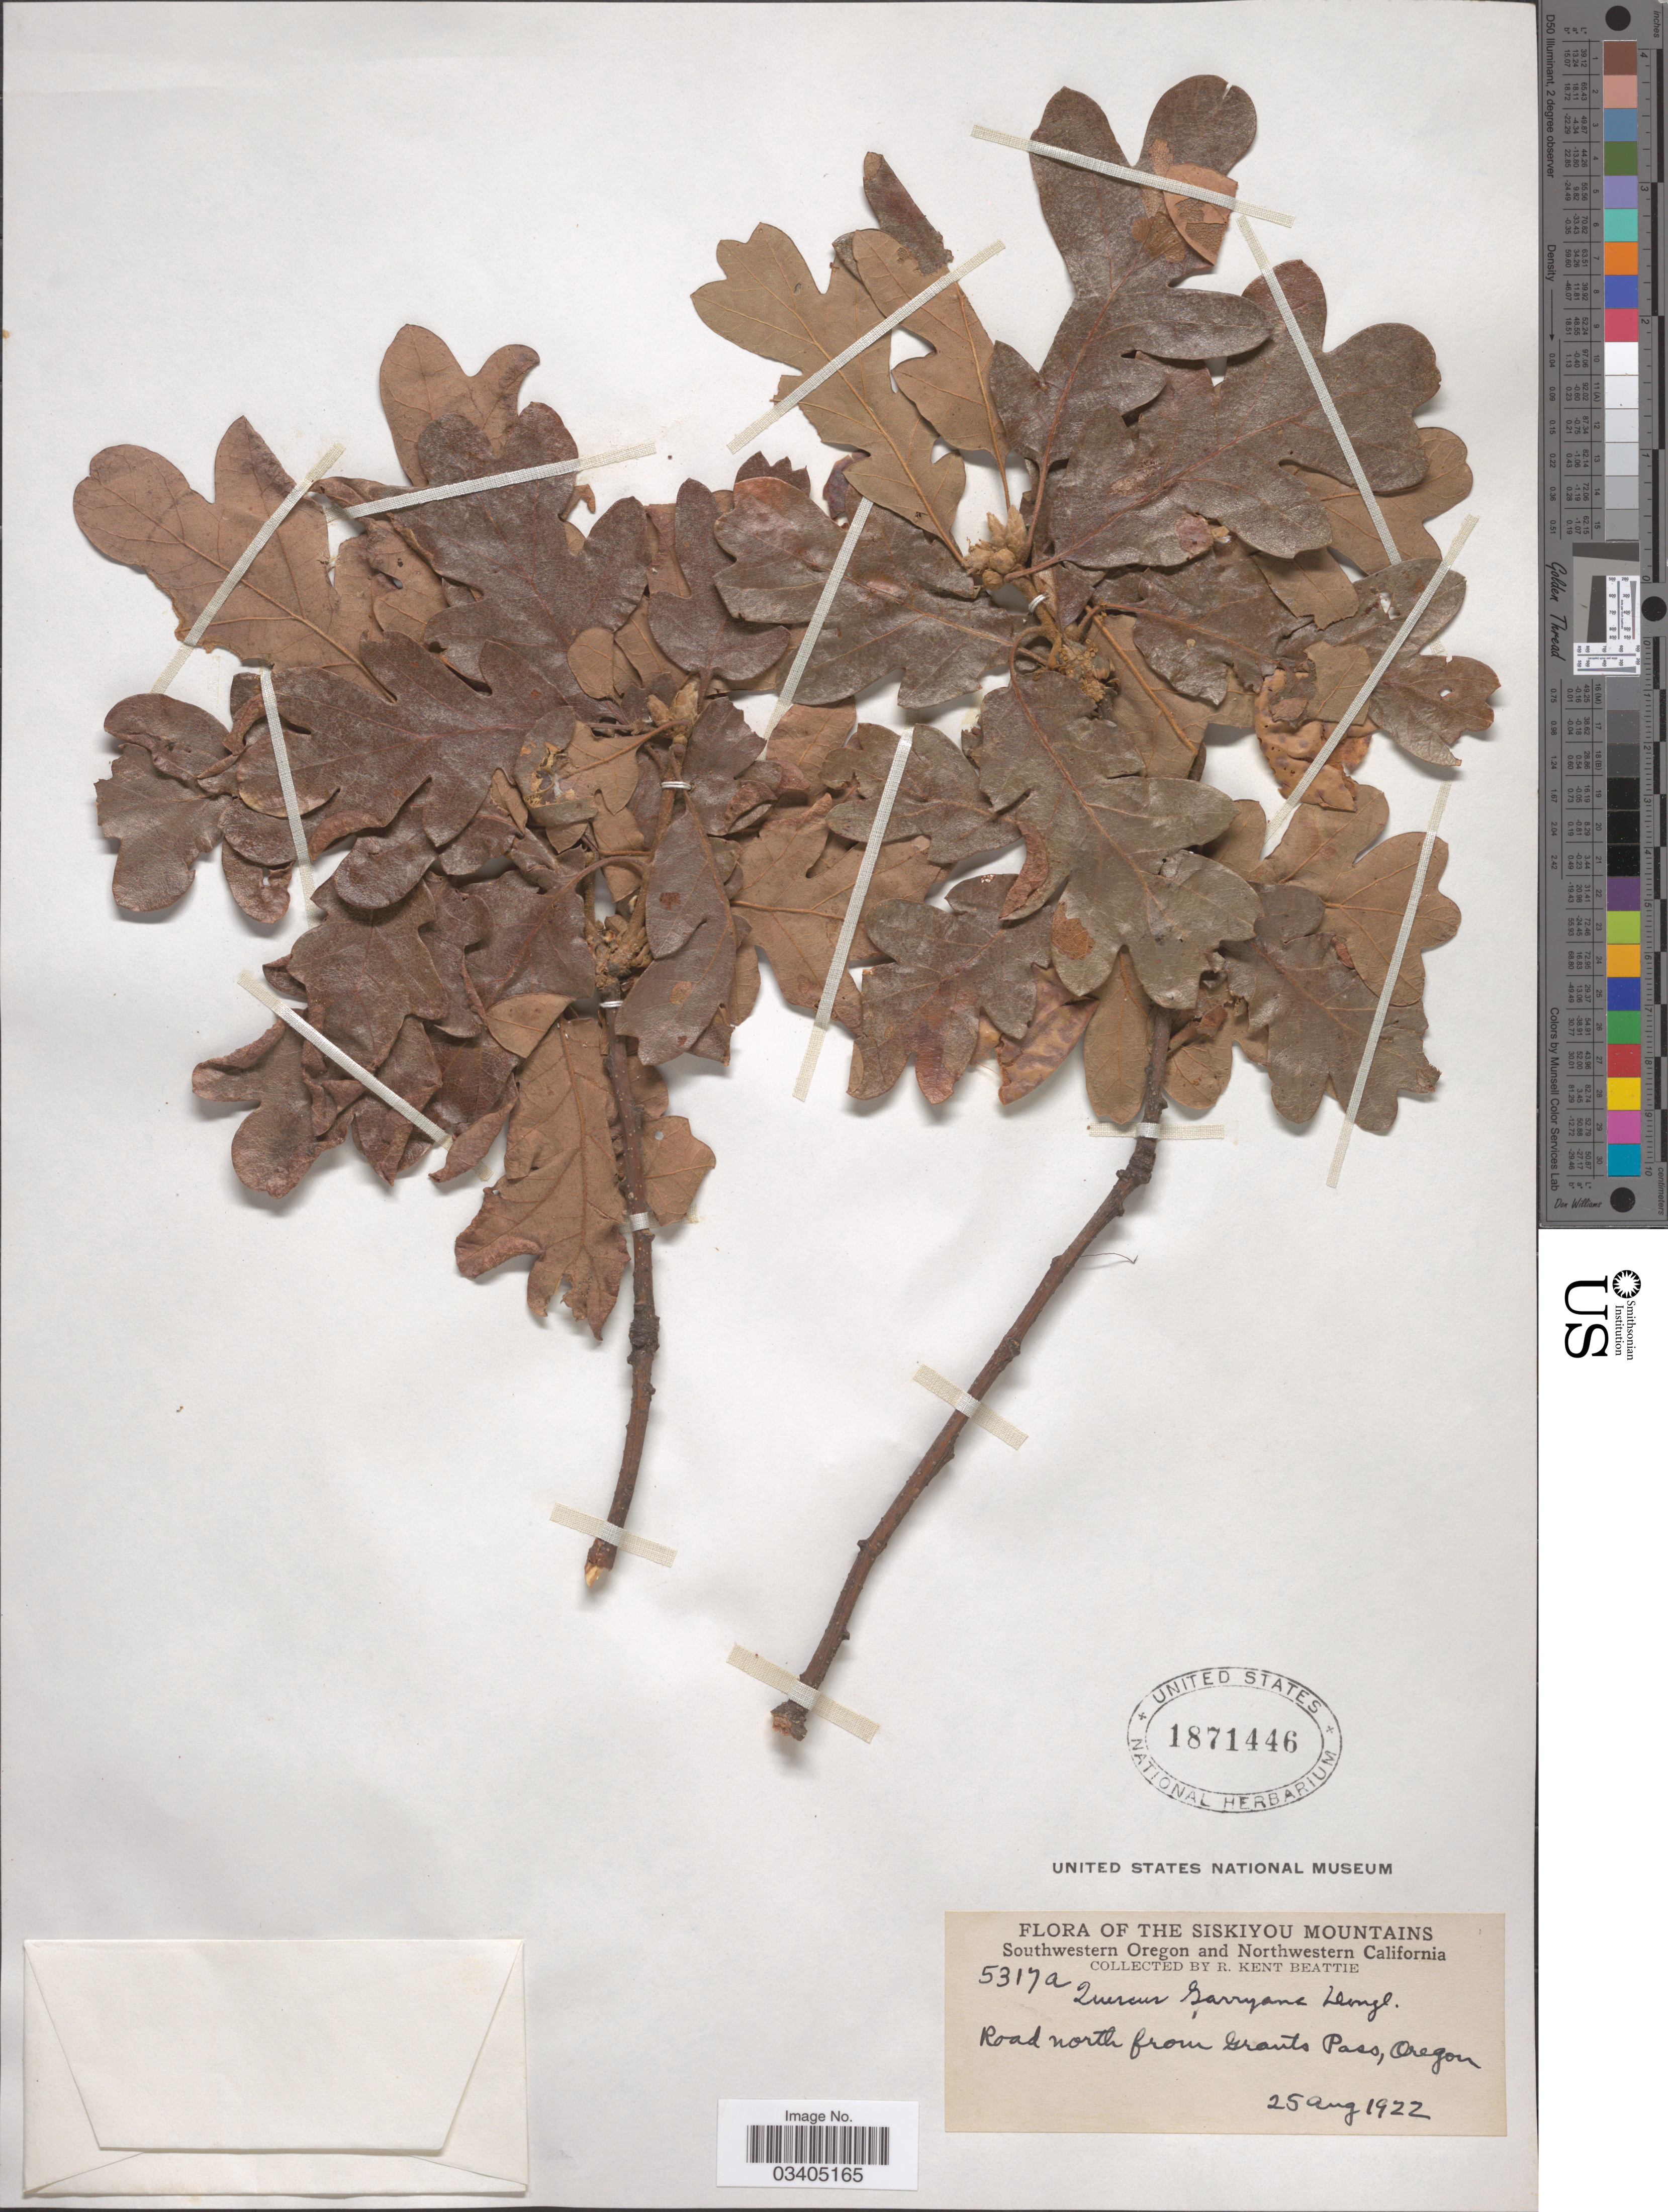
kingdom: Plantae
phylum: Tracheophyta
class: Magnoliopsida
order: Fagales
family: Fagaceae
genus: Quercus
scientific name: Quercus garryana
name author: Douglas ex Hook.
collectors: R. K. Beattie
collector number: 5317a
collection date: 1922-08-25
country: United States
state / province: Oregon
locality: The Siskiyou Mountains, Southwestern Oregon. Road north from Grants Pass.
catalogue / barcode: US 1871446